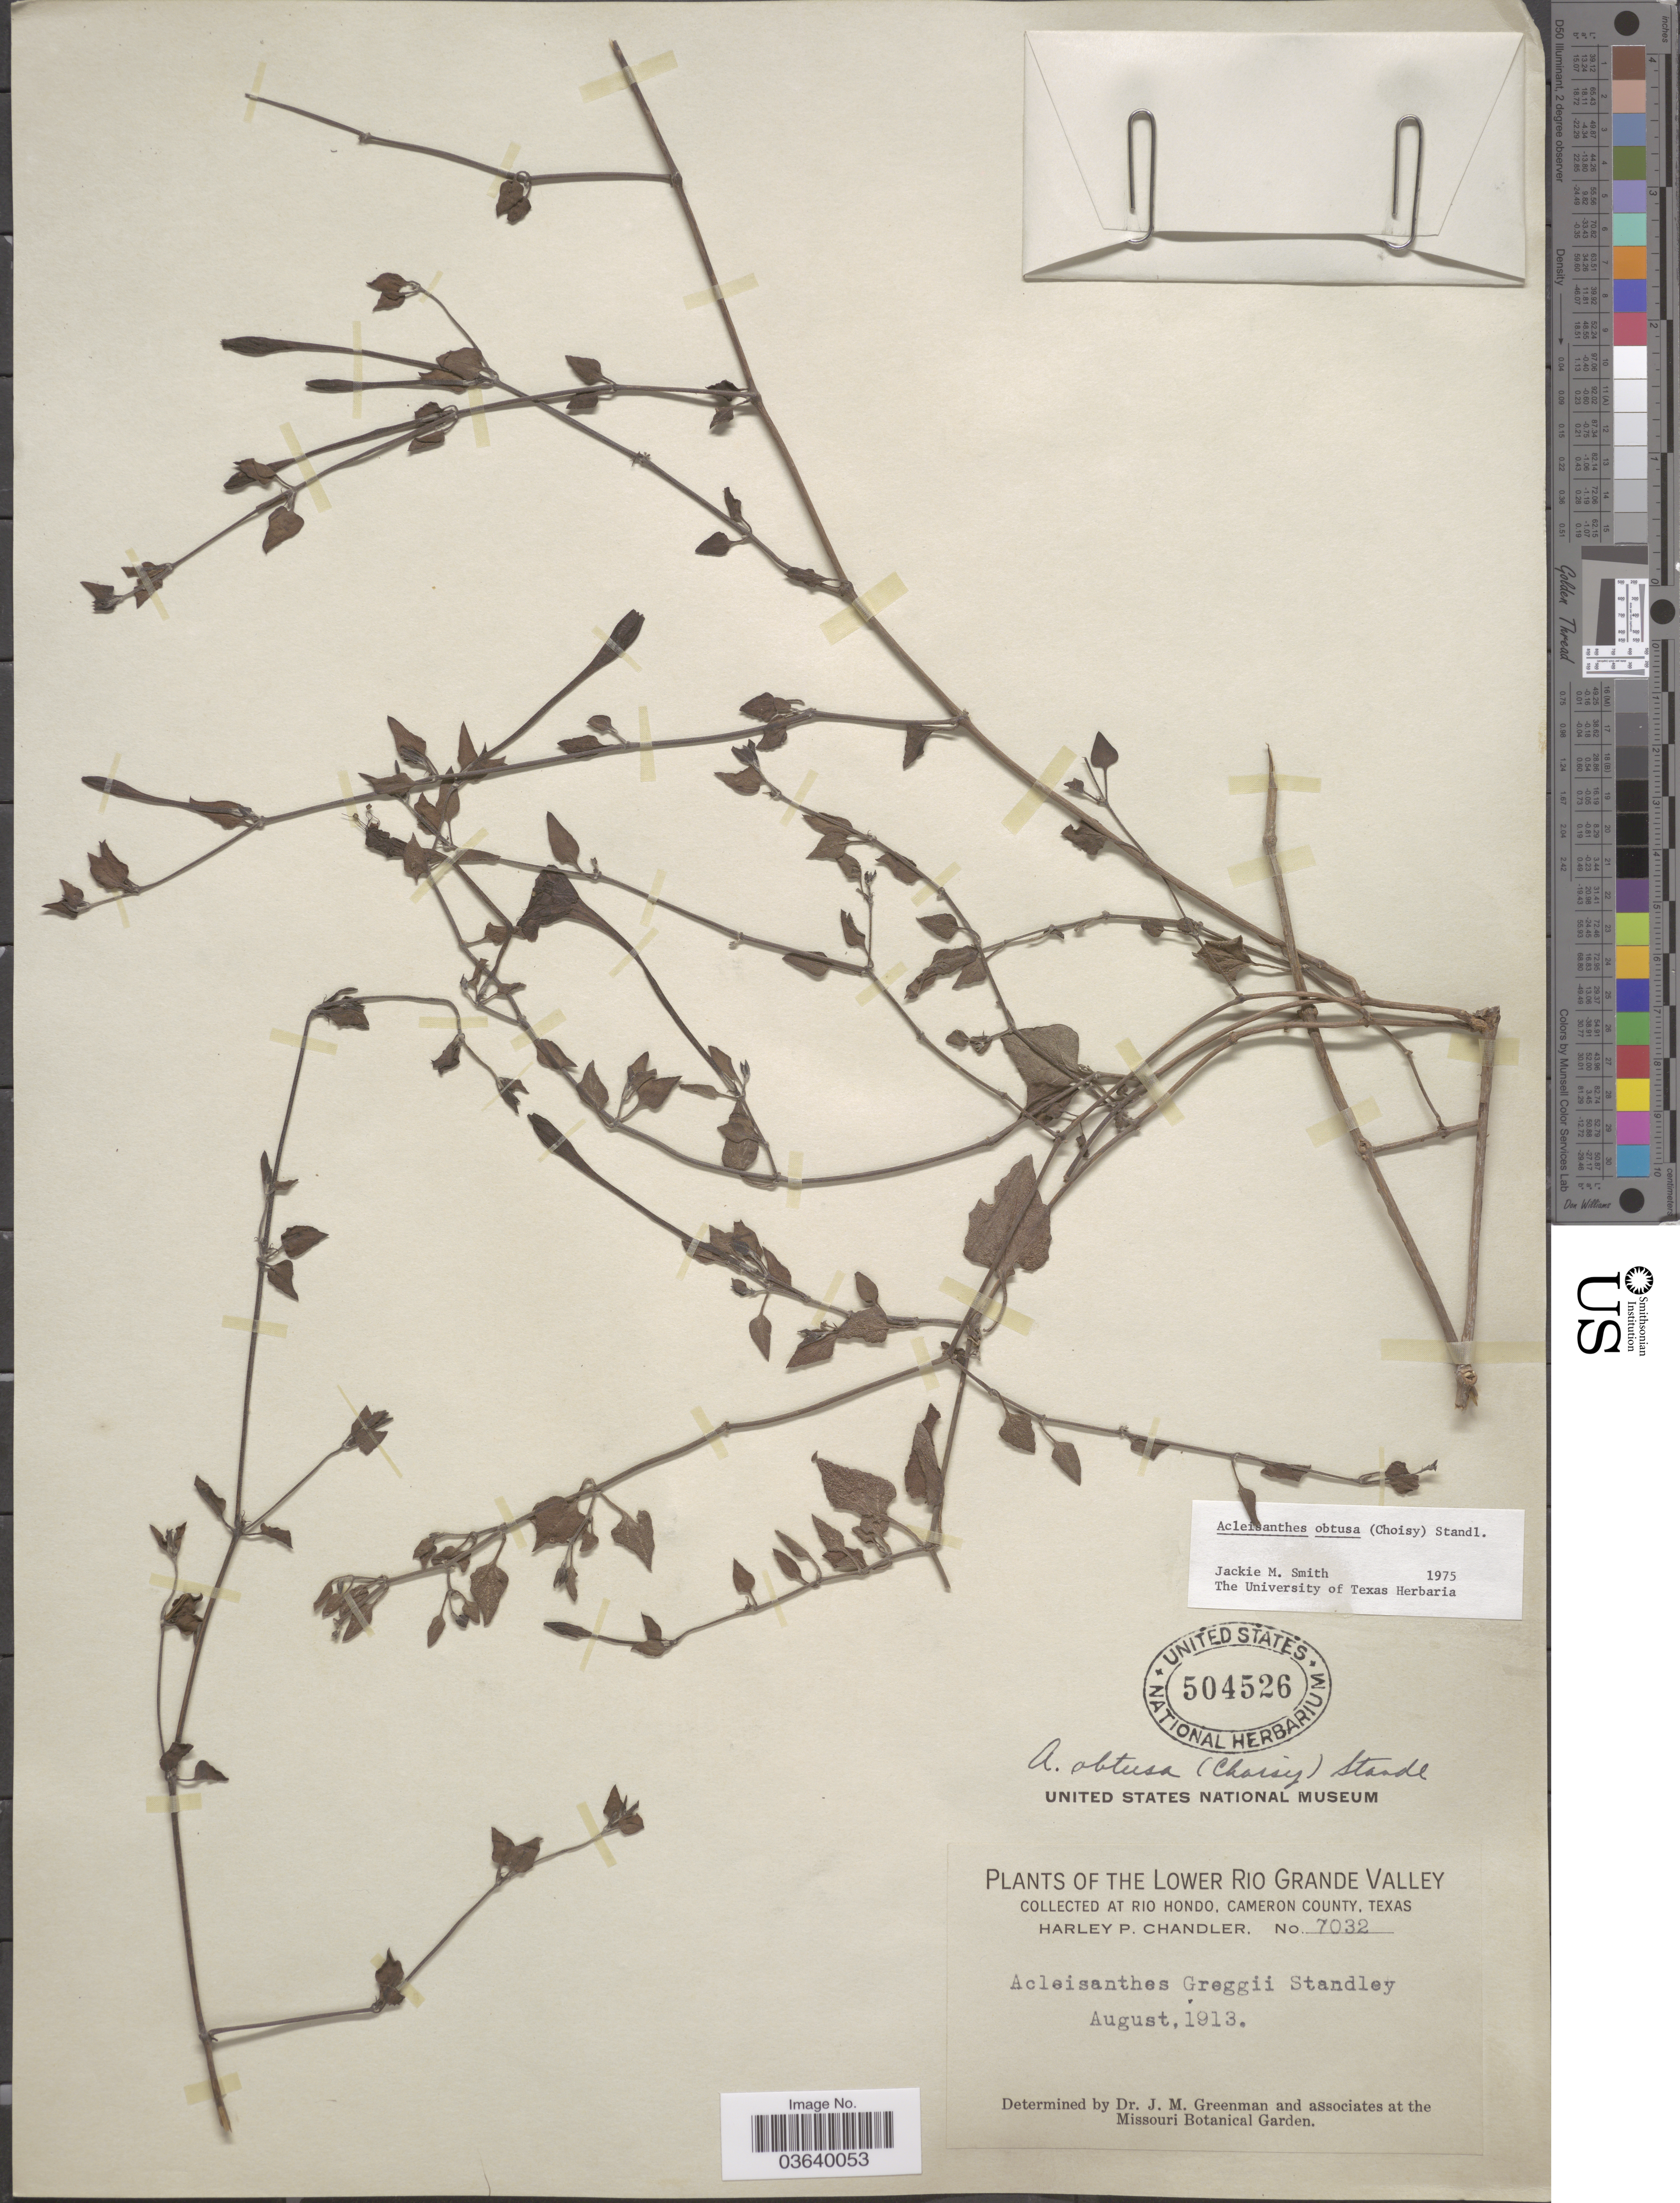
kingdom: Plantae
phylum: Tracheophyta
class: Magnoliopsida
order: Caryophyllales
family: Nyctaginaceae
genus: Acleisanthes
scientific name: Acleisanthes obtusa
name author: (Choisy) Standl.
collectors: H. Chandler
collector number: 7032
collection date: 1913-08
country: United States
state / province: Texas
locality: Lower Rio Grande Valley. At Rio Hondo, Cameron County.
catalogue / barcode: US 504526